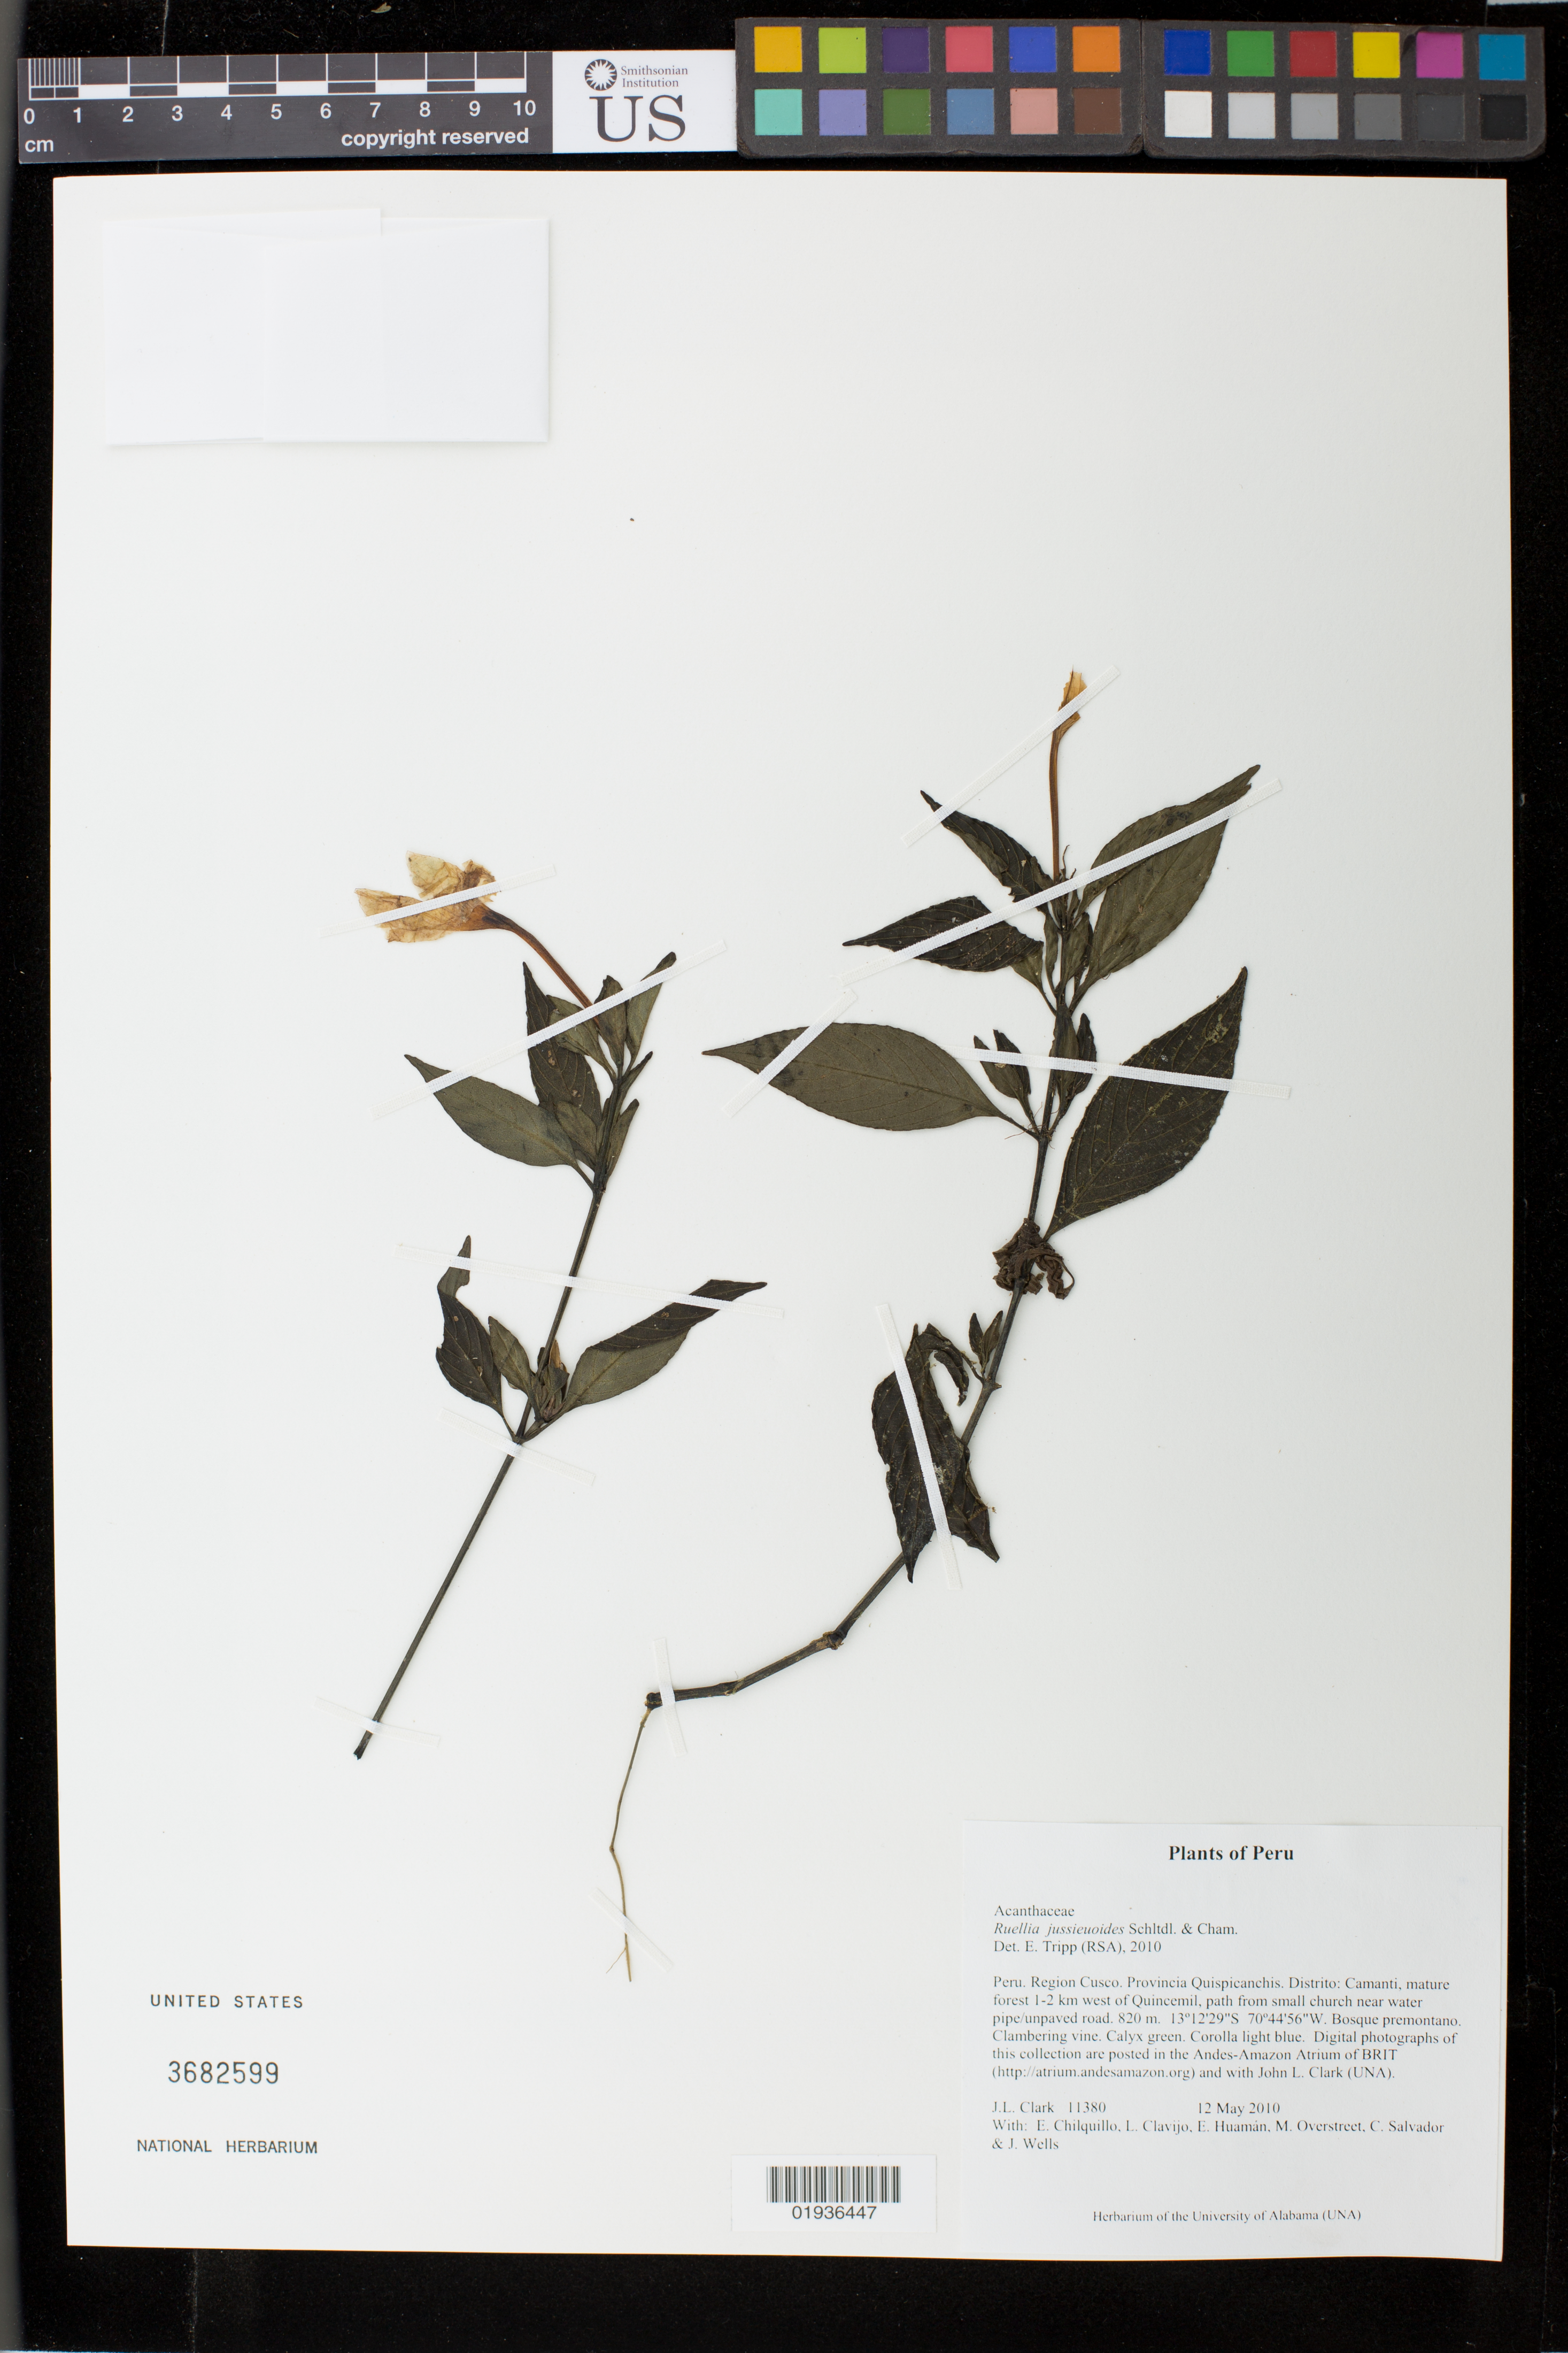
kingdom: Plantae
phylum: Tracheophyta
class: Magnoliopsida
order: Lamiales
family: Acanthaceae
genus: Ruellia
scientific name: Ruellia jussieuoides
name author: Schltdl. & Cham.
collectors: J. L. Clark, E. Chilquillo, E. Huamán, M. Overstreet, C. Salvador & J. Wells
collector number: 11380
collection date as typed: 12 May 2010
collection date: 2010-05-12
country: Peru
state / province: Cusco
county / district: Quispicanchis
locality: Peru. Region Cusco. Provincia Quispicanchis. Distrito: Camanti, mature forest 1-2 km west of Quincemil, path from small church near water pipe/unpaved road.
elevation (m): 820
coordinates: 13°12'29"S, 70°44'56"W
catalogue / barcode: US 3682599